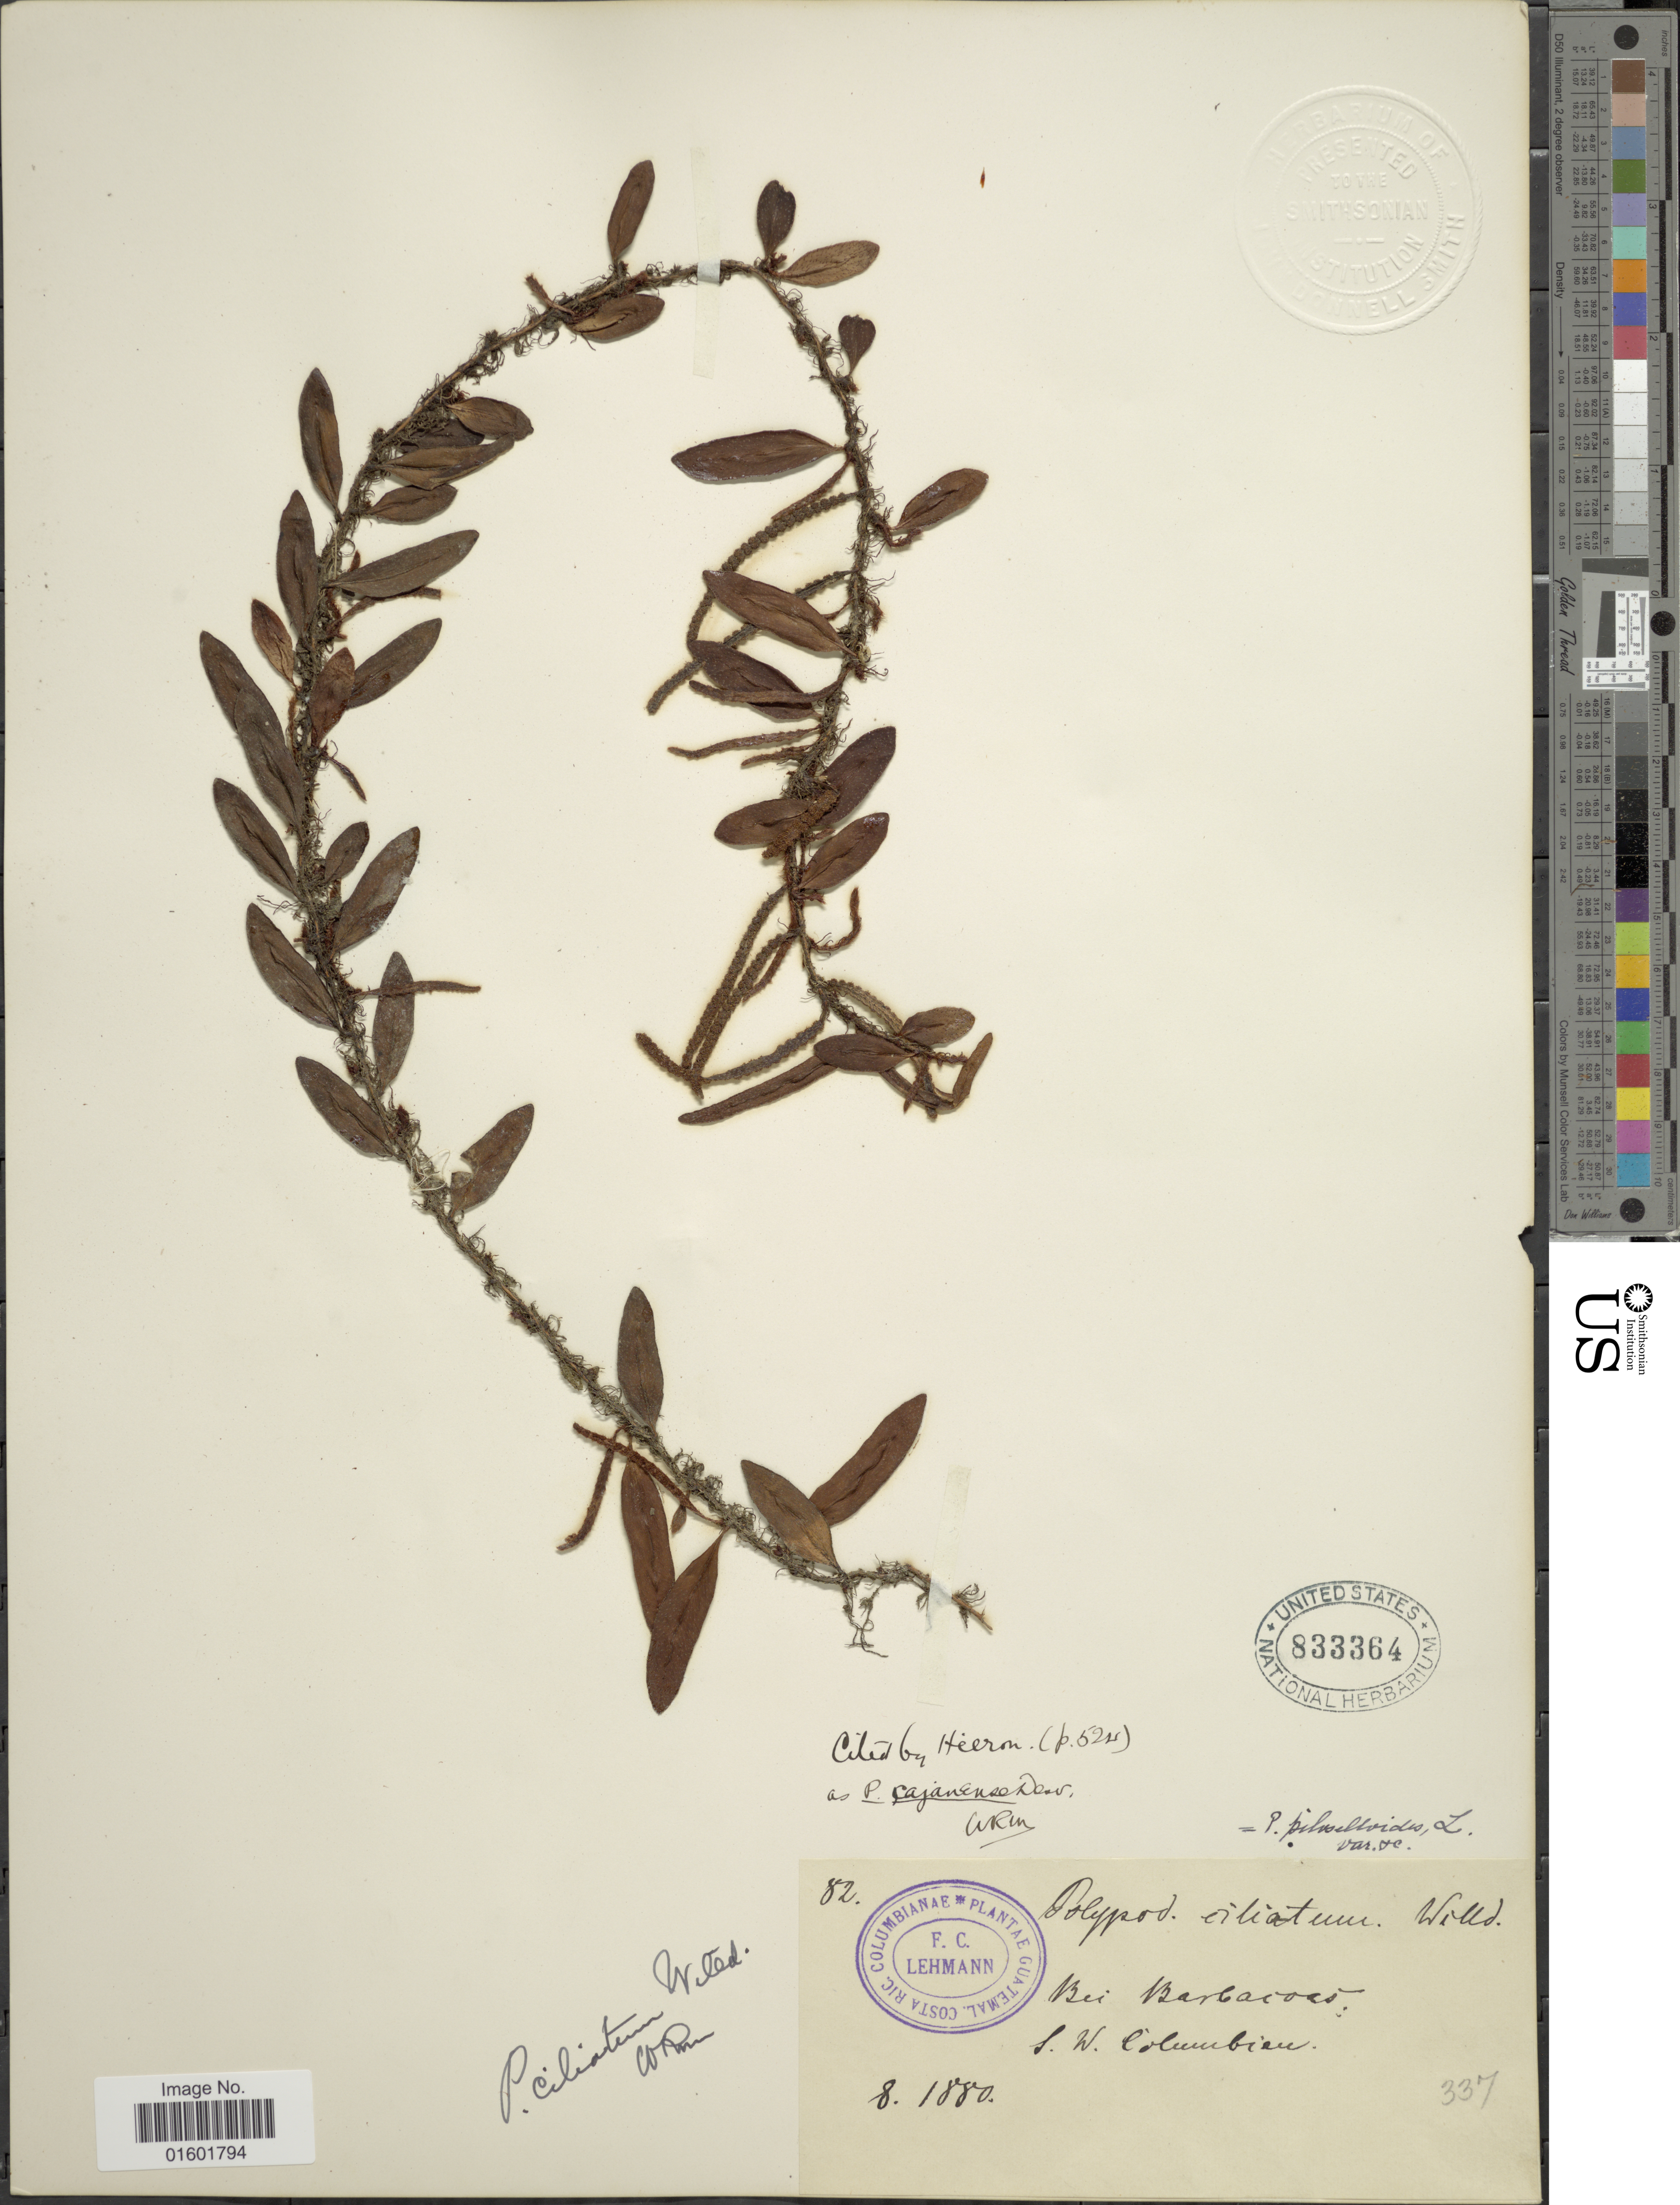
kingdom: Plantae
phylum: Tracheophyta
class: Polypodiopsida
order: Polypodiales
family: Polypodiaceae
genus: Microgramma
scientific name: Microgramma reptans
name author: (Cav.) A.R. Sm.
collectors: ex herb. Lehmann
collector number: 82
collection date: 1880-08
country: Colombia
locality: Bei Barbacoas, S.W. Columbien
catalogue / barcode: US 833364